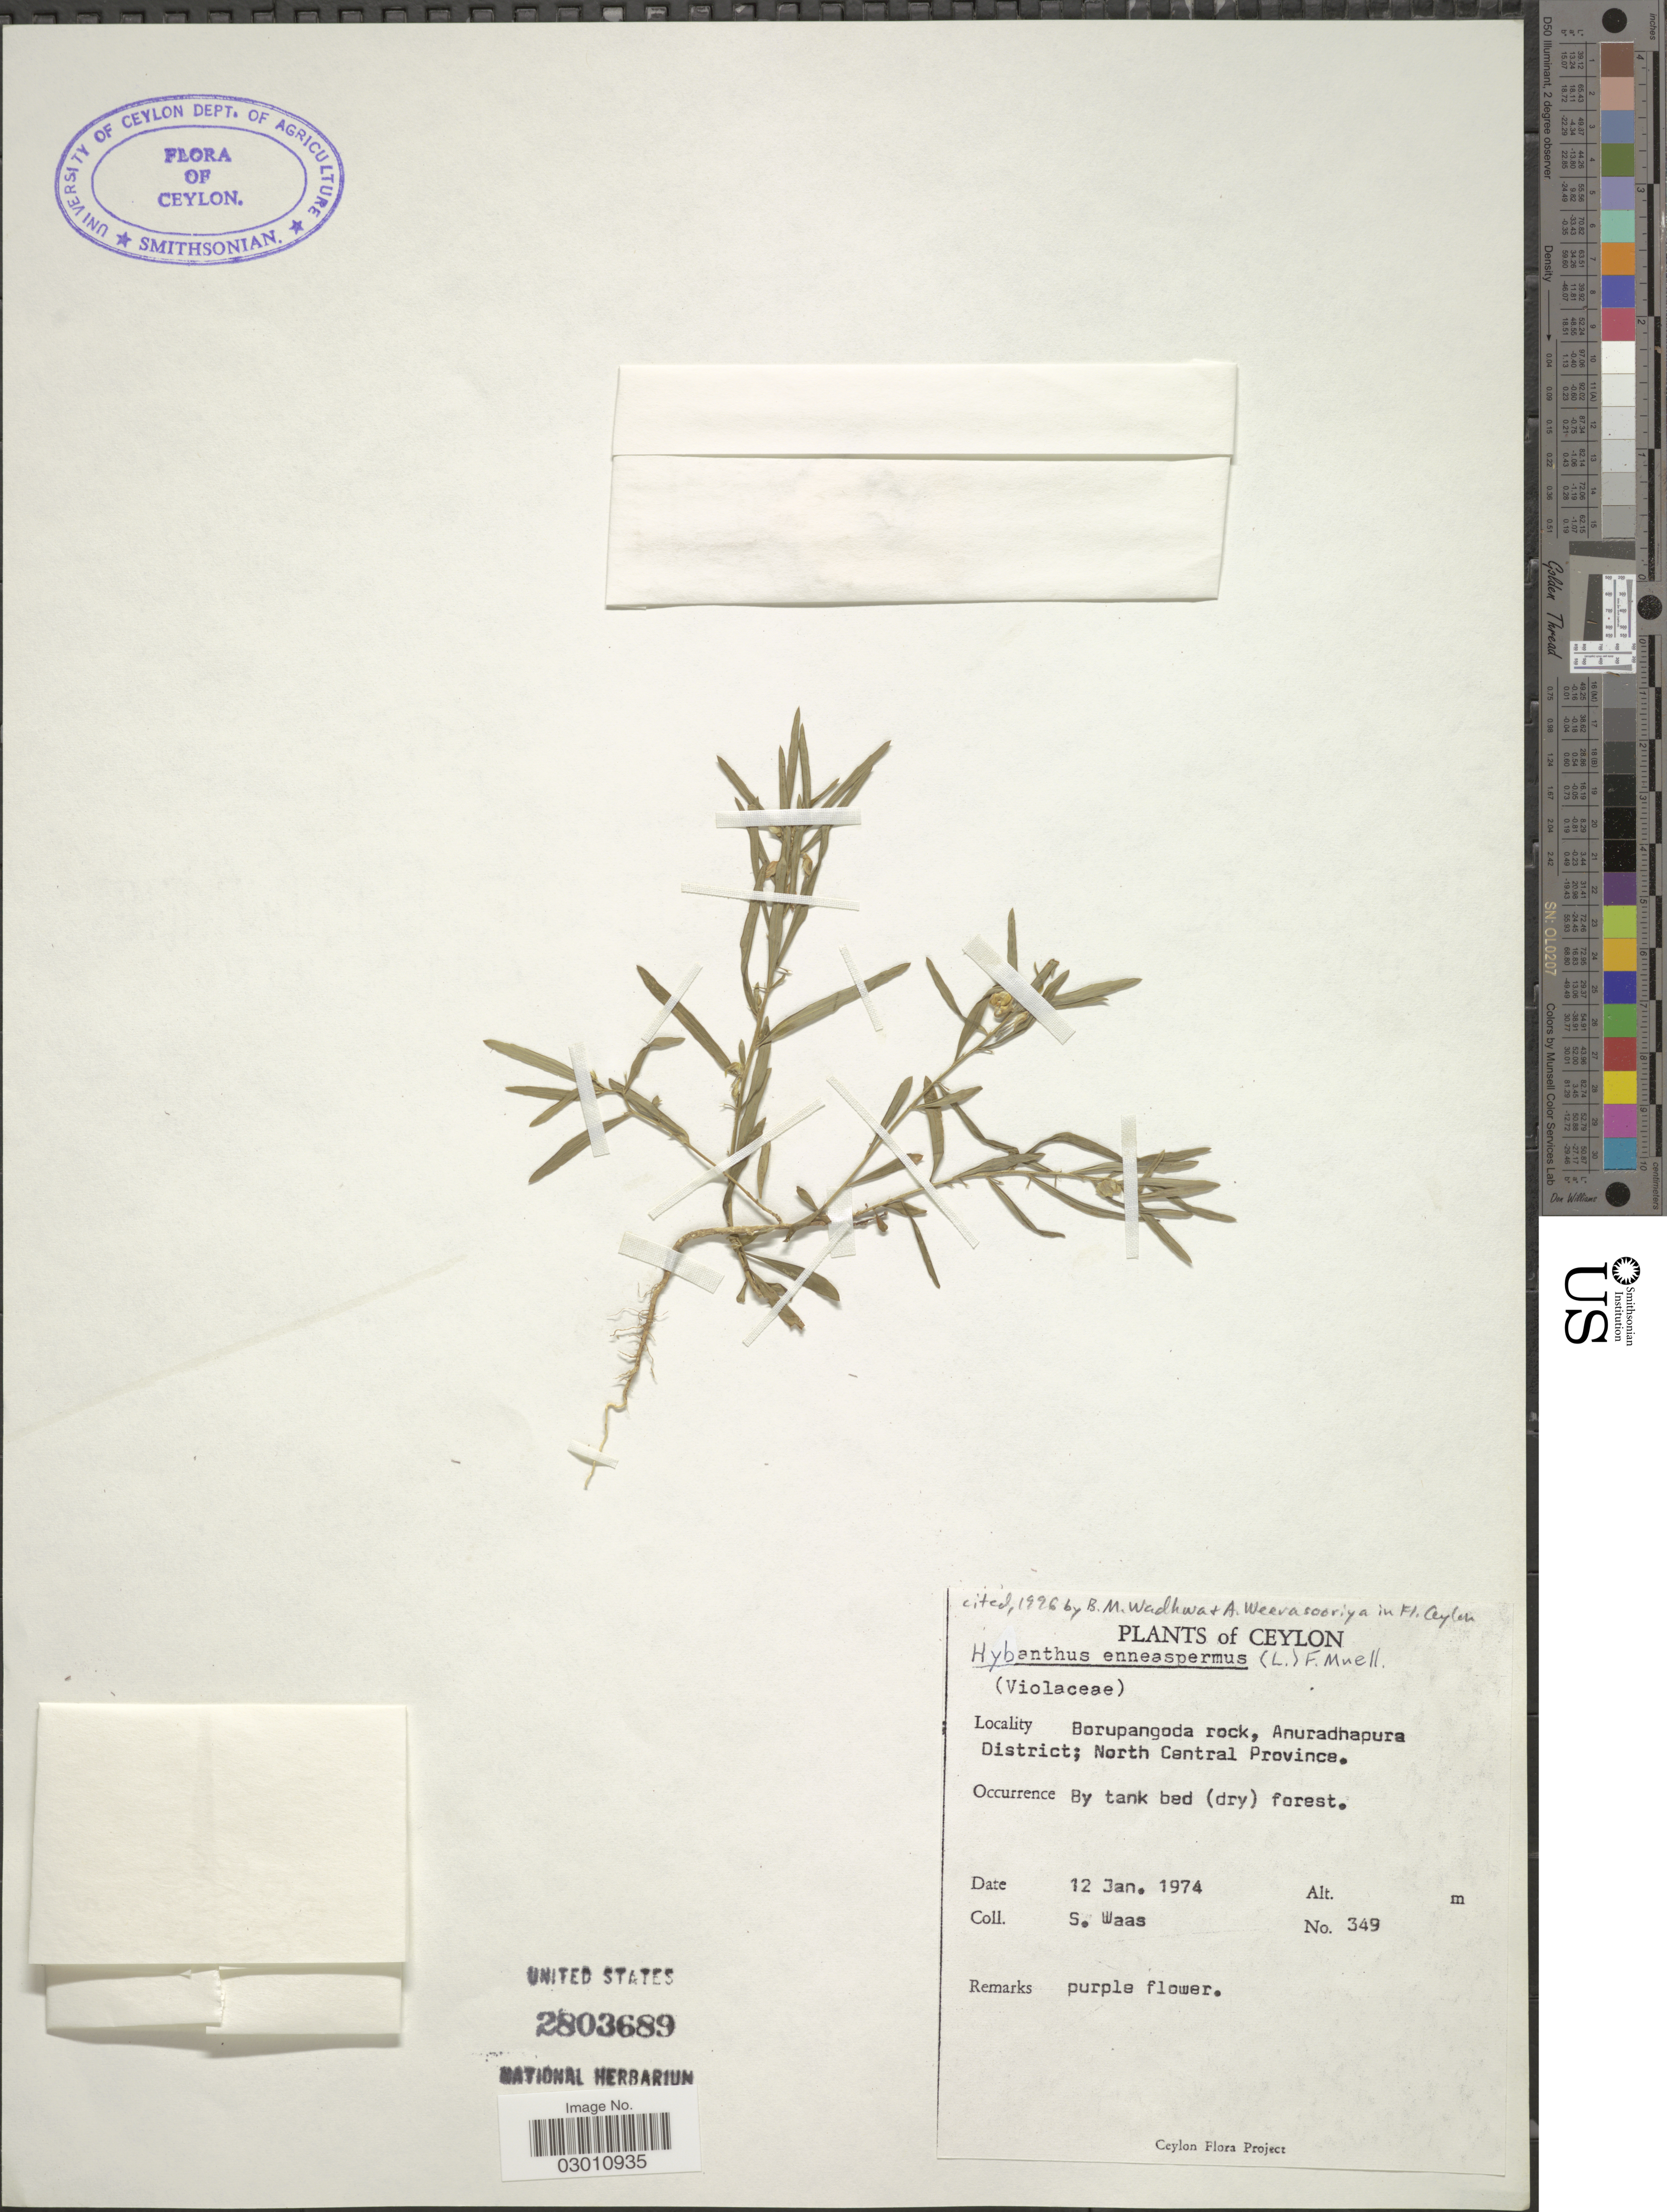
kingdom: Plantae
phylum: Tracheophyta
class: Magnoliopsida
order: Malpighiales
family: Violaceae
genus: Pigea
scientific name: Pigea enneasperma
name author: (L.) P.I. Forst.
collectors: S. Waas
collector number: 349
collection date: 1974-01-12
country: Sri Lanka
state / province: North Central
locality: Ceylon. Borupangoda rock, Anuradhapura District; North Central Province.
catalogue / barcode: US 2803689